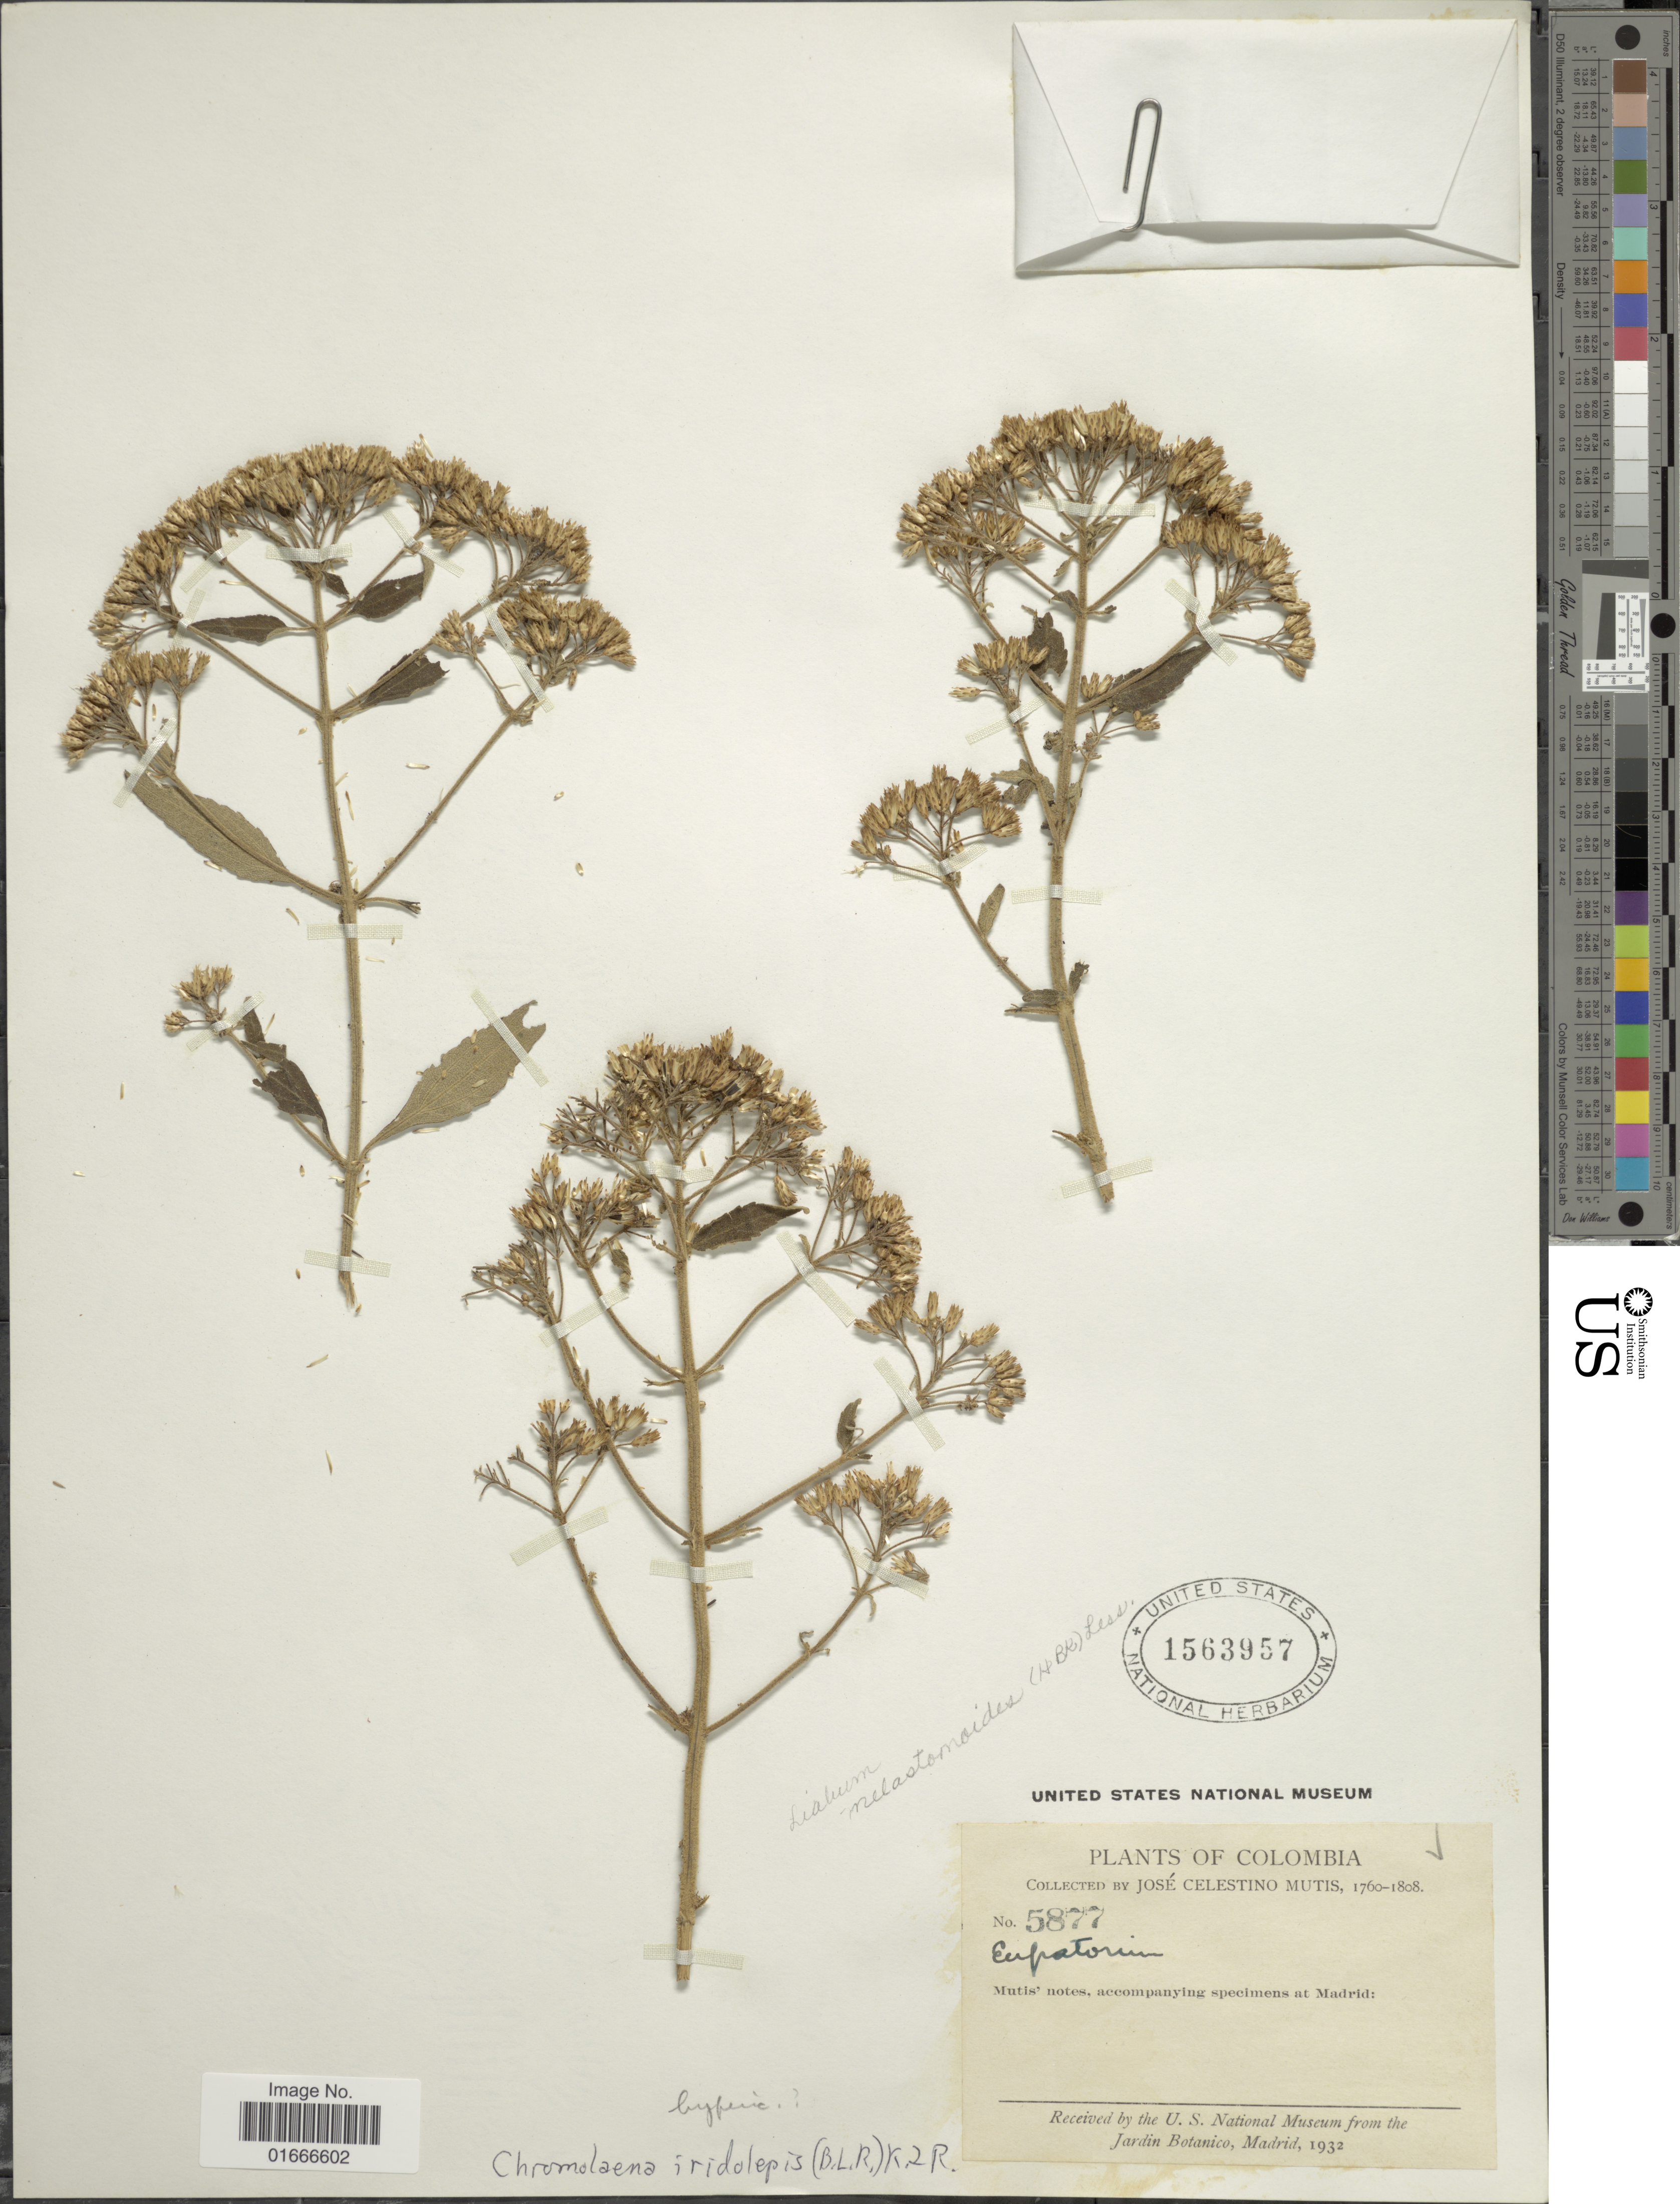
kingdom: Plantae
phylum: Tracheophyta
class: Magnoliopsida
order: Asterales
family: Asteraceae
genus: Chromolaena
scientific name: Chromolaena iridolepis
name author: (B.L. Rob.) R.M. King & H. Rob.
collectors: J. C. B. Mutis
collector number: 5877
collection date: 1760/1808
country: Colombia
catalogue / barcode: US 1563957